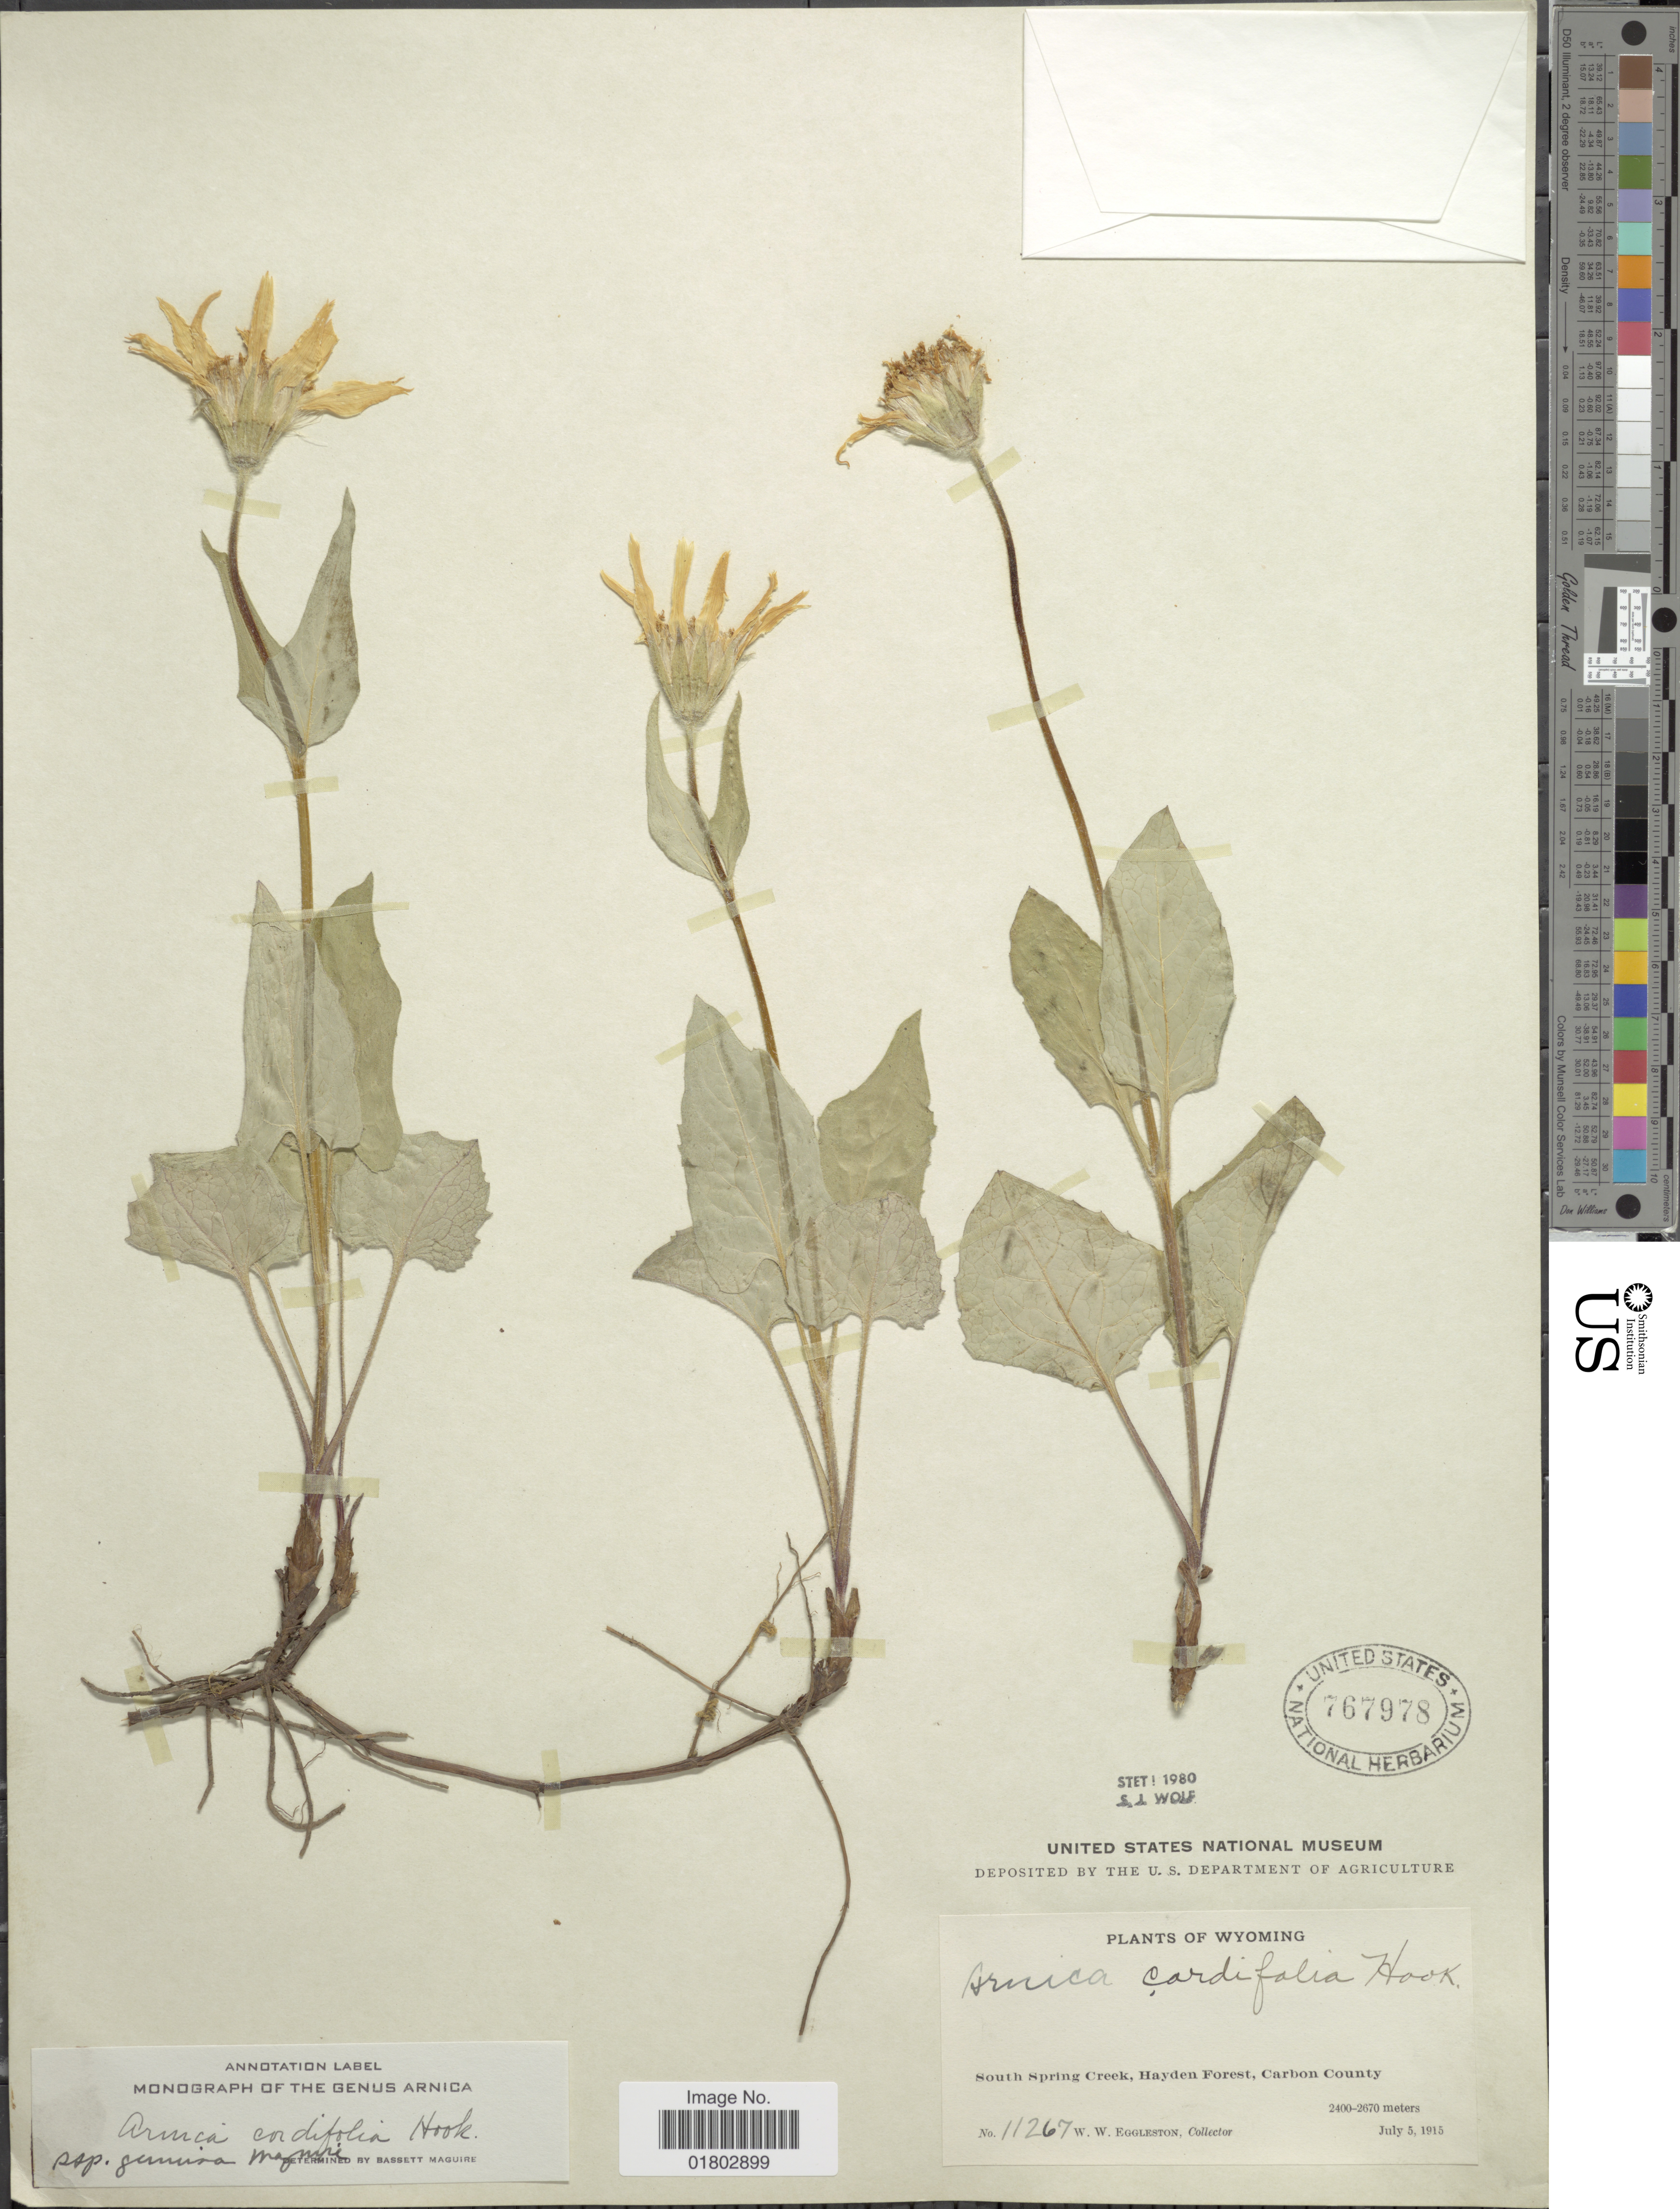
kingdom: Plantae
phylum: Tracheophyta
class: Magnoliopsida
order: Asterales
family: Asteraceae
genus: Arnica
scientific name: Arnica cordifolia subsp. genuina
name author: Maguire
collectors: W. W. Eggleston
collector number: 11267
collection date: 1915-07-05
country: United States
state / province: Wyoming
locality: South Spring Creek, hayden Forest, Carbon County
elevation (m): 2400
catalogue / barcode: US 767978